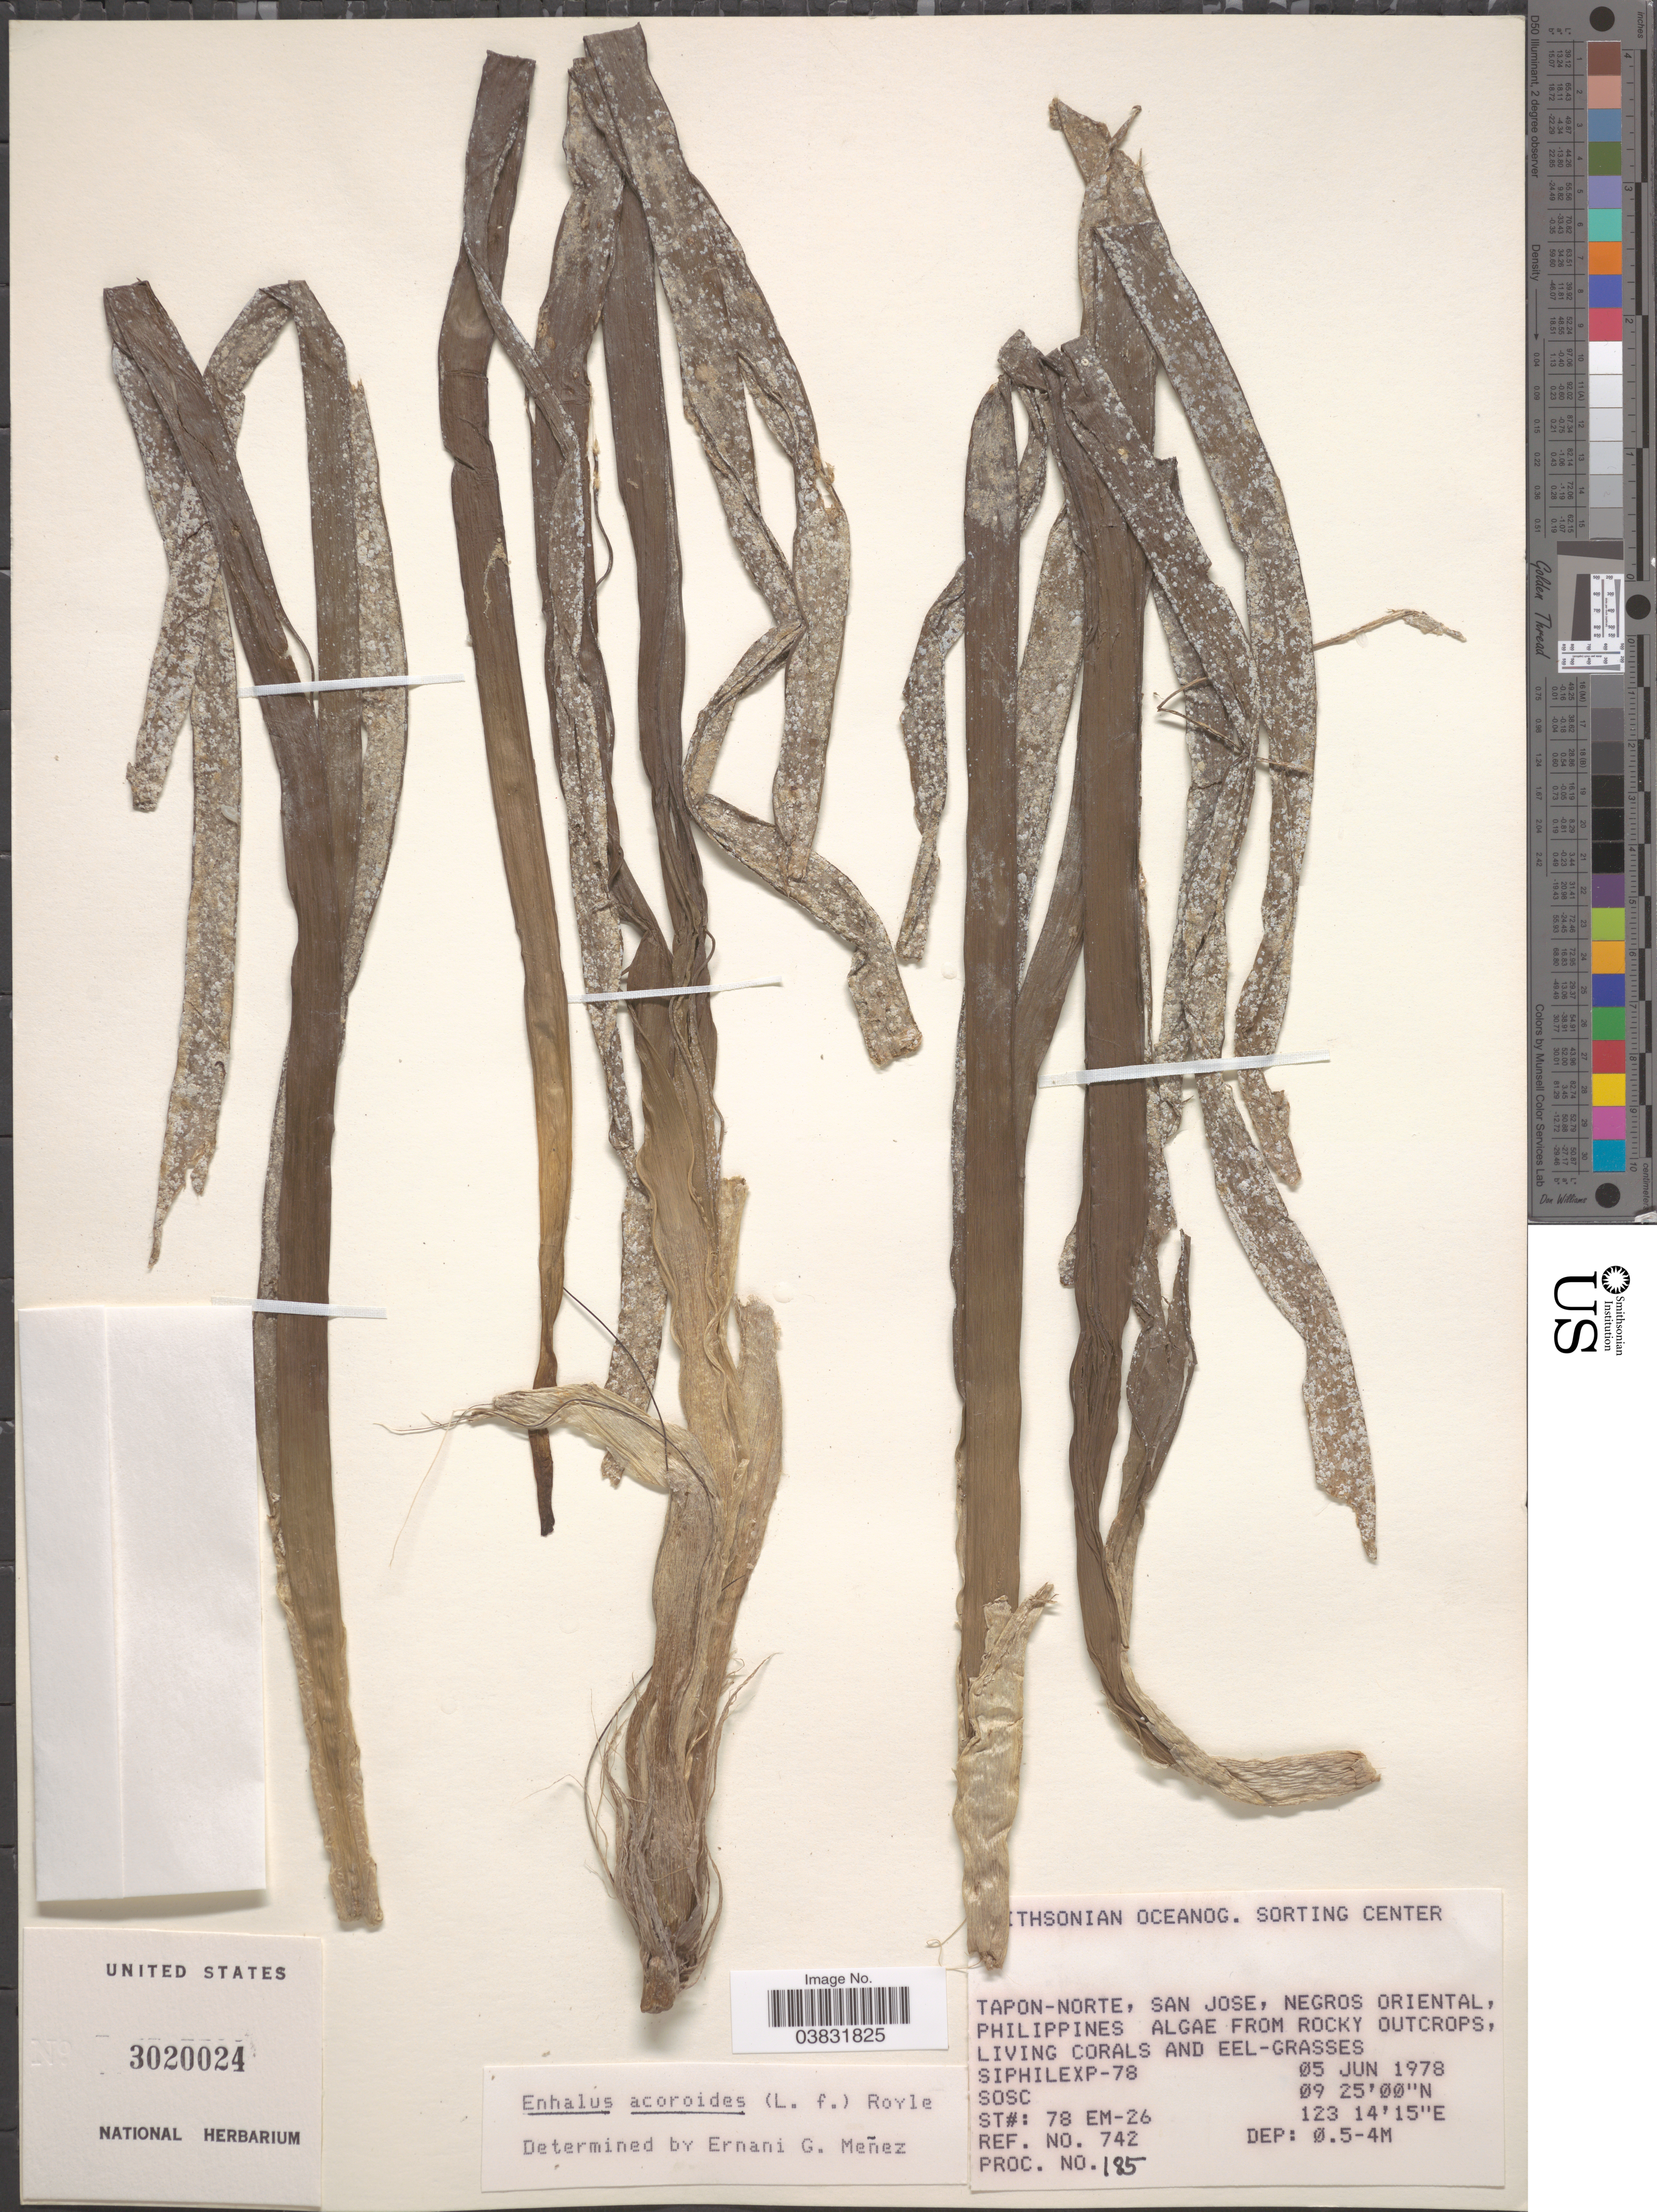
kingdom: Plantae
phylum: Tracheophyta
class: Liliopsida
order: Alismatales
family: Hydrocharitaceae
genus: Enhalus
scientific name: Enhalus acoroides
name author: (L. f.) Royle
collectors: SOSC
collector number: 742?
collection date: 1978-06-05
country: Philippines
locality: Tapon-Norte, San Jose, Negros Oriental.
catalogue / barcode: US 3020024